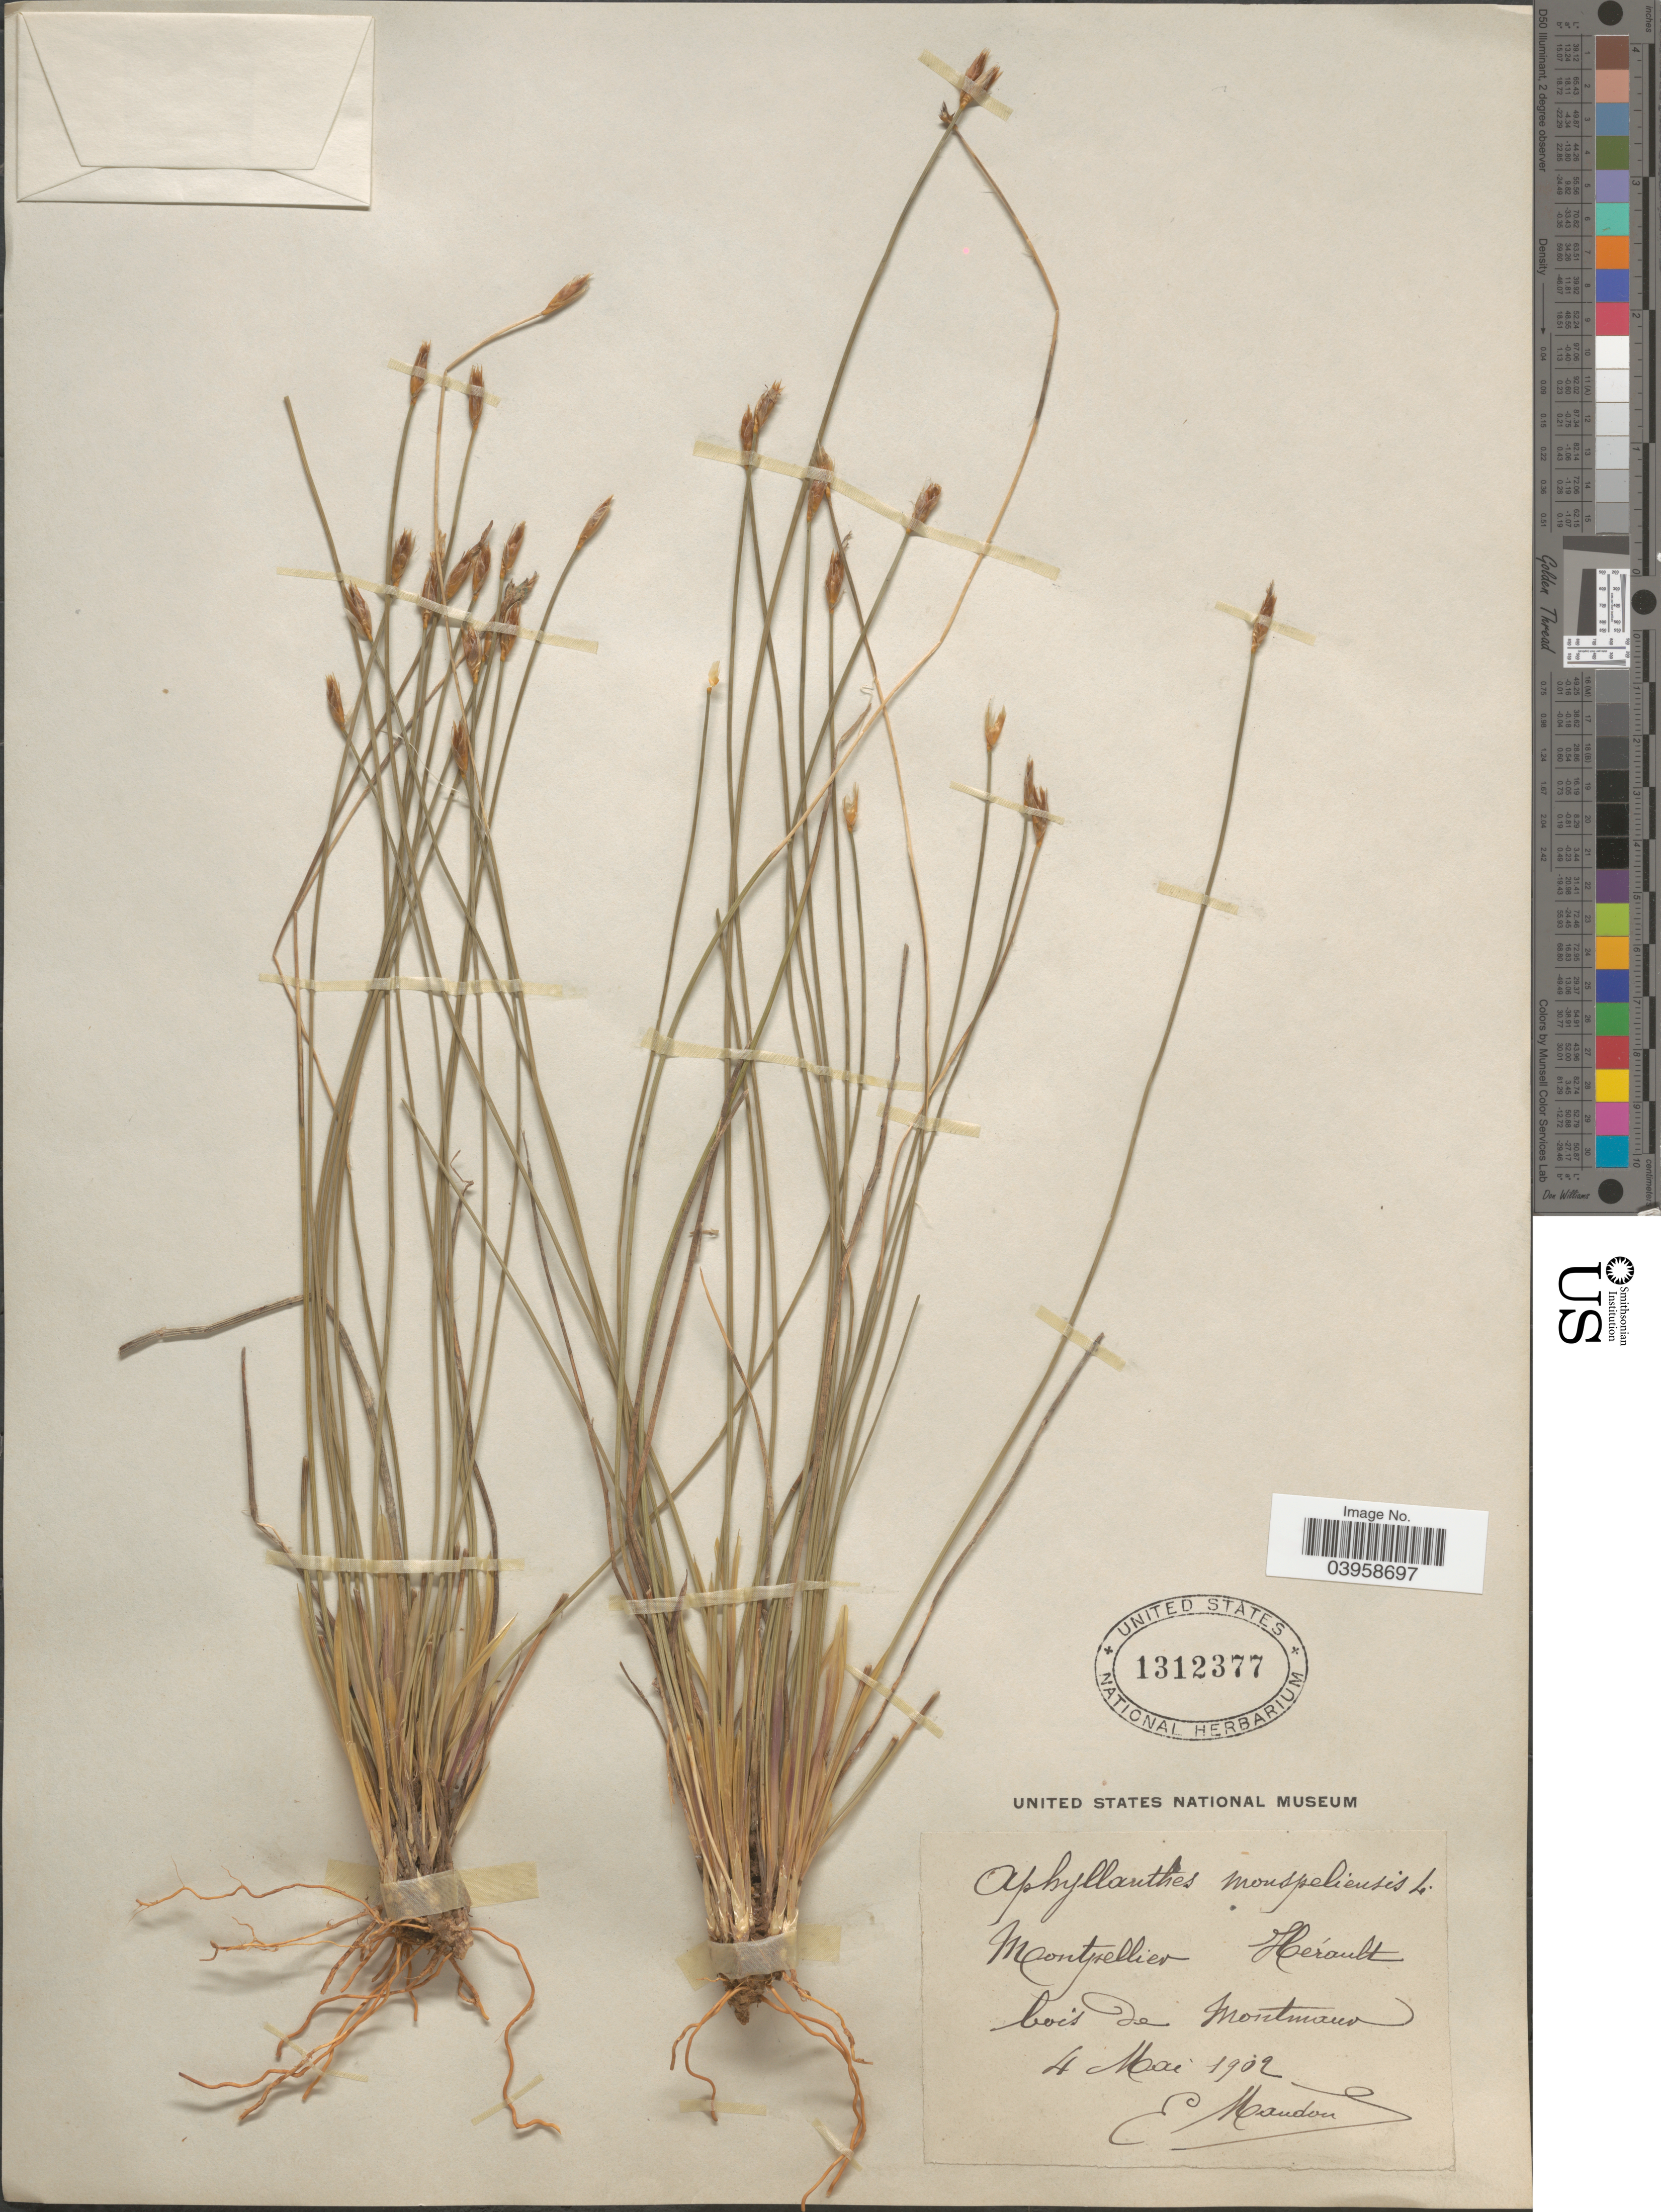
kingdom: Plantae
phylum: Tracheophyta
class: Liliopsida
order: Asparagales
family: Asparagaceae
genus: Aphyllanthes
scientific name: Aphyllanthes monspeliensis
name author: L.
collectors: E. Mandon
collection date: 1902-05-04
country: France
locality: Montpellier Hérault. Bois de Montmaur.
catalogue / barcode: US 1312377